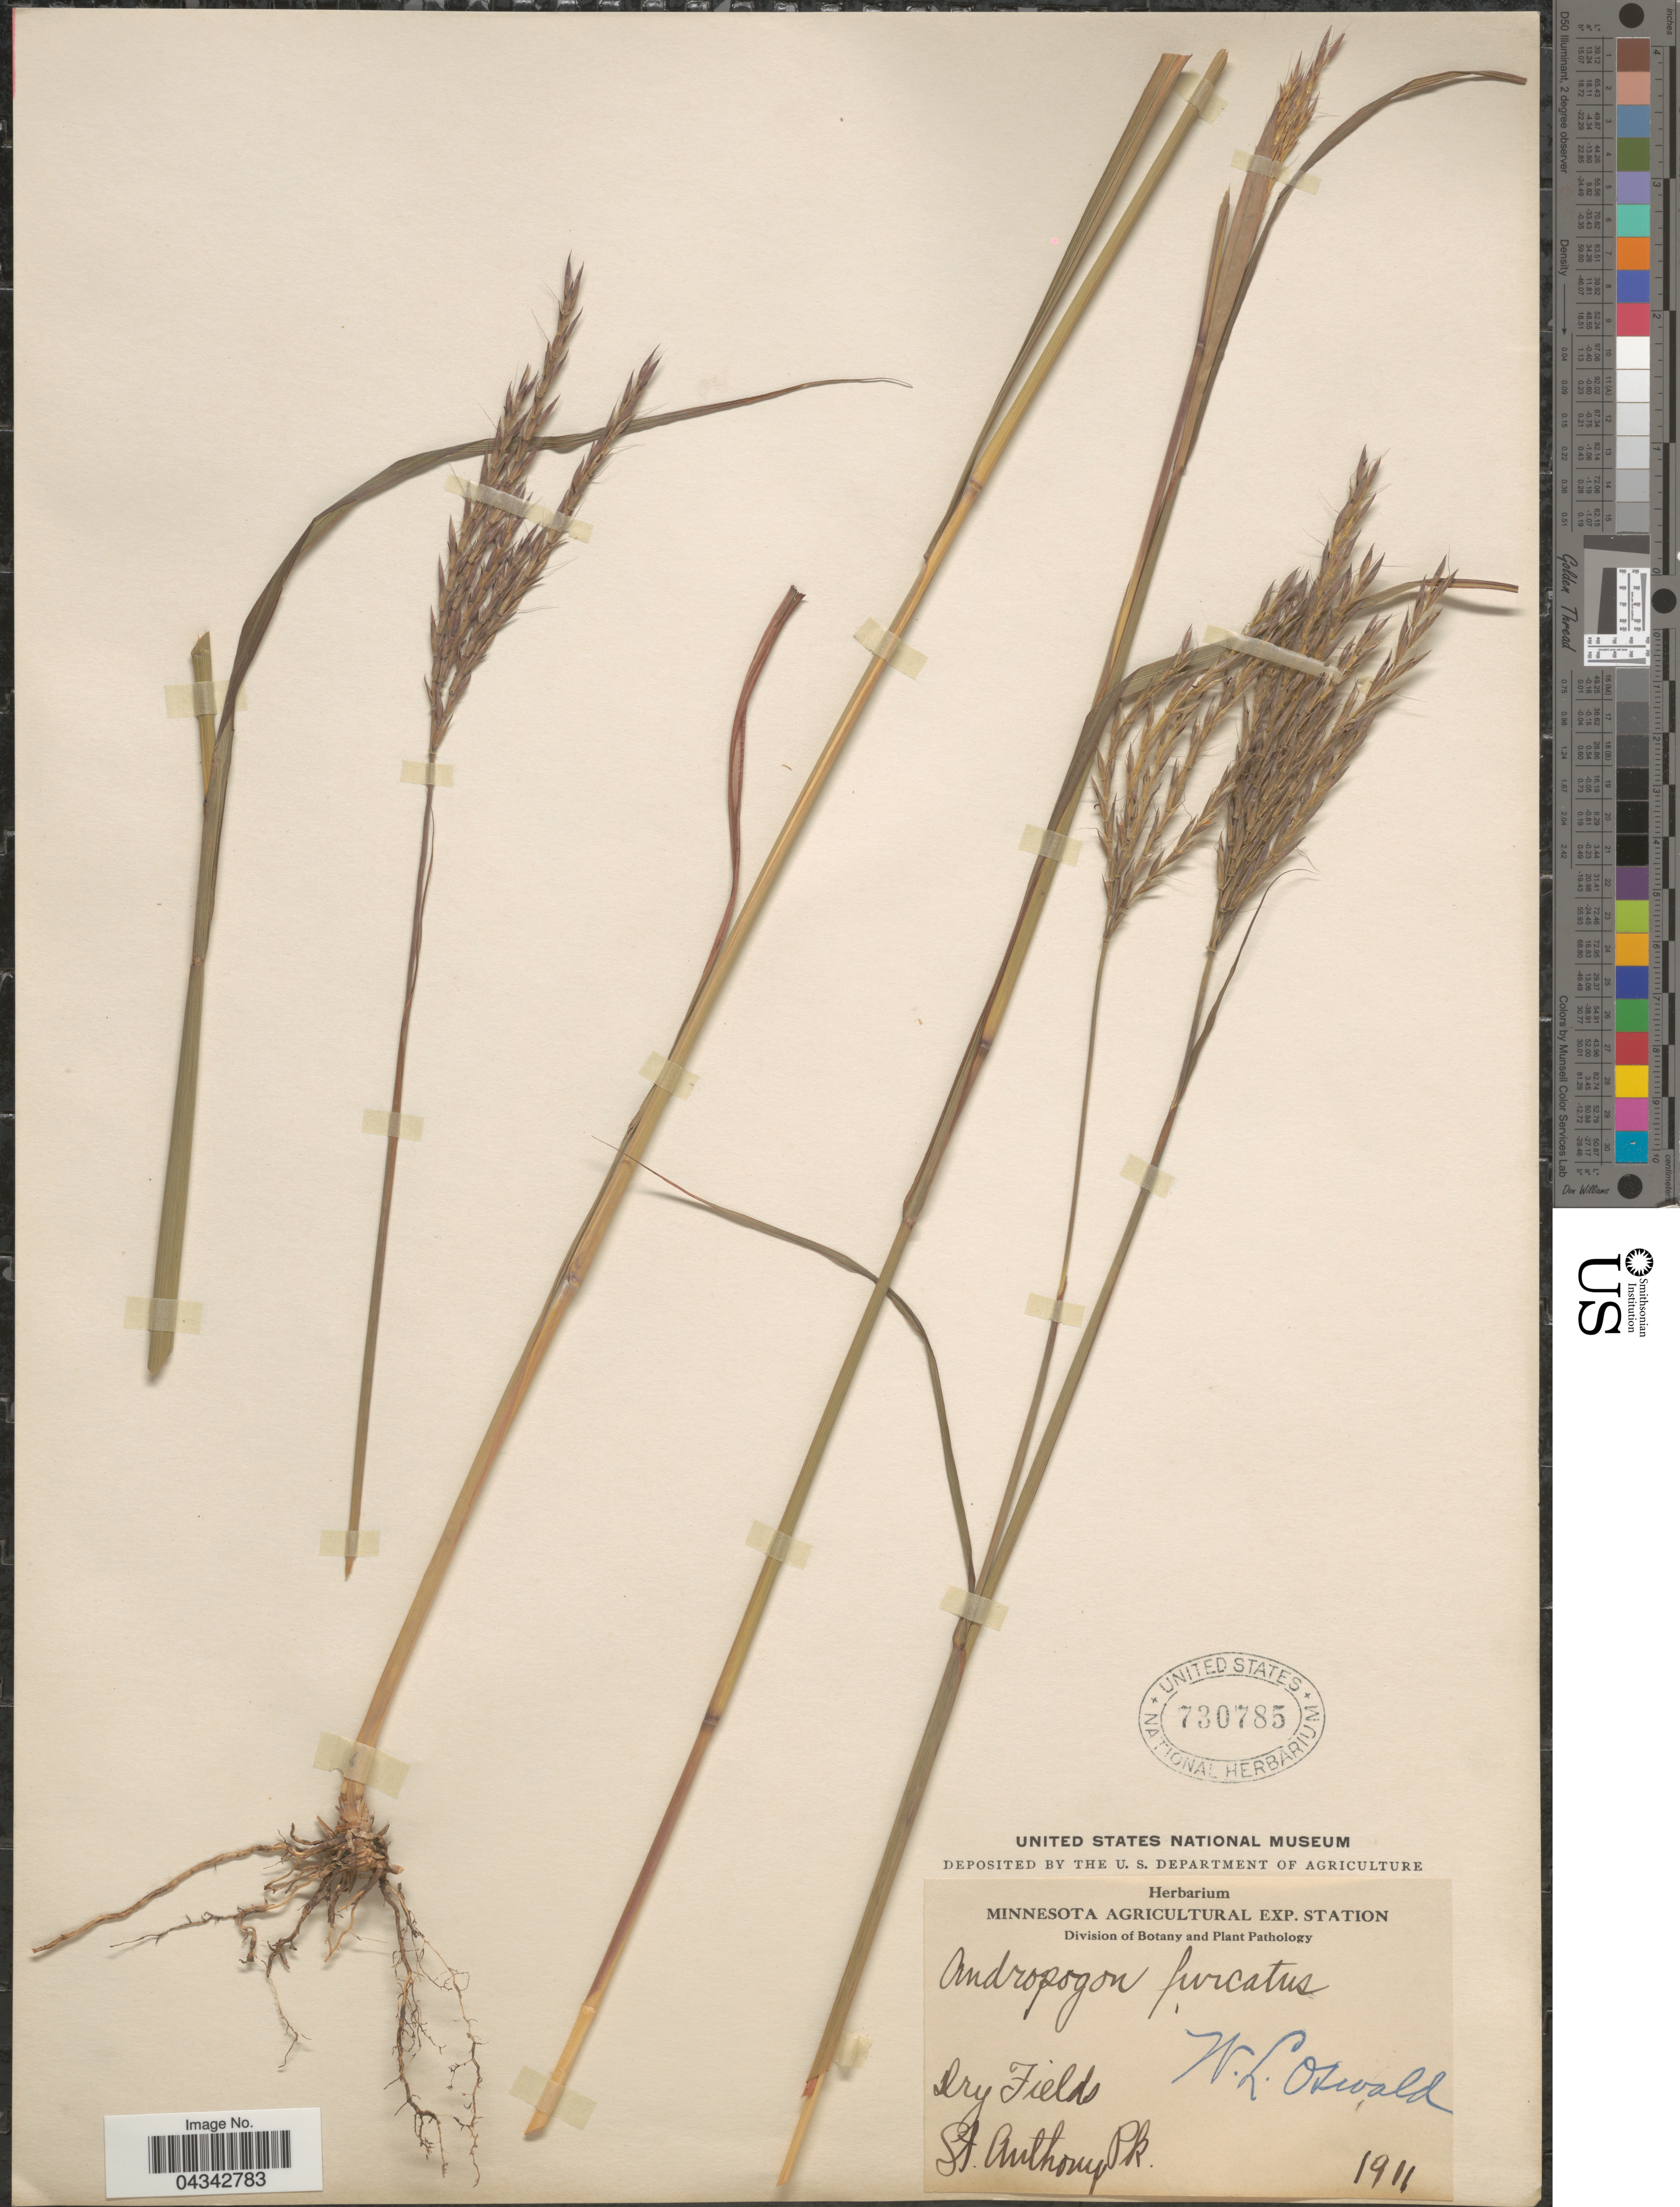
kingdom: Plantae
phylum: Tracheophyta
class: Liliopsida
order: Poales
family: Poaceae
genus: Andropogon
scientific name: Andropogon gerardii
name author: Vitman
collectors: W. Oswald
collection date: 1911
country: United States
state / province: Minnesota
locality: St. Anthony Pk.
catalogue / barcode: US 730785